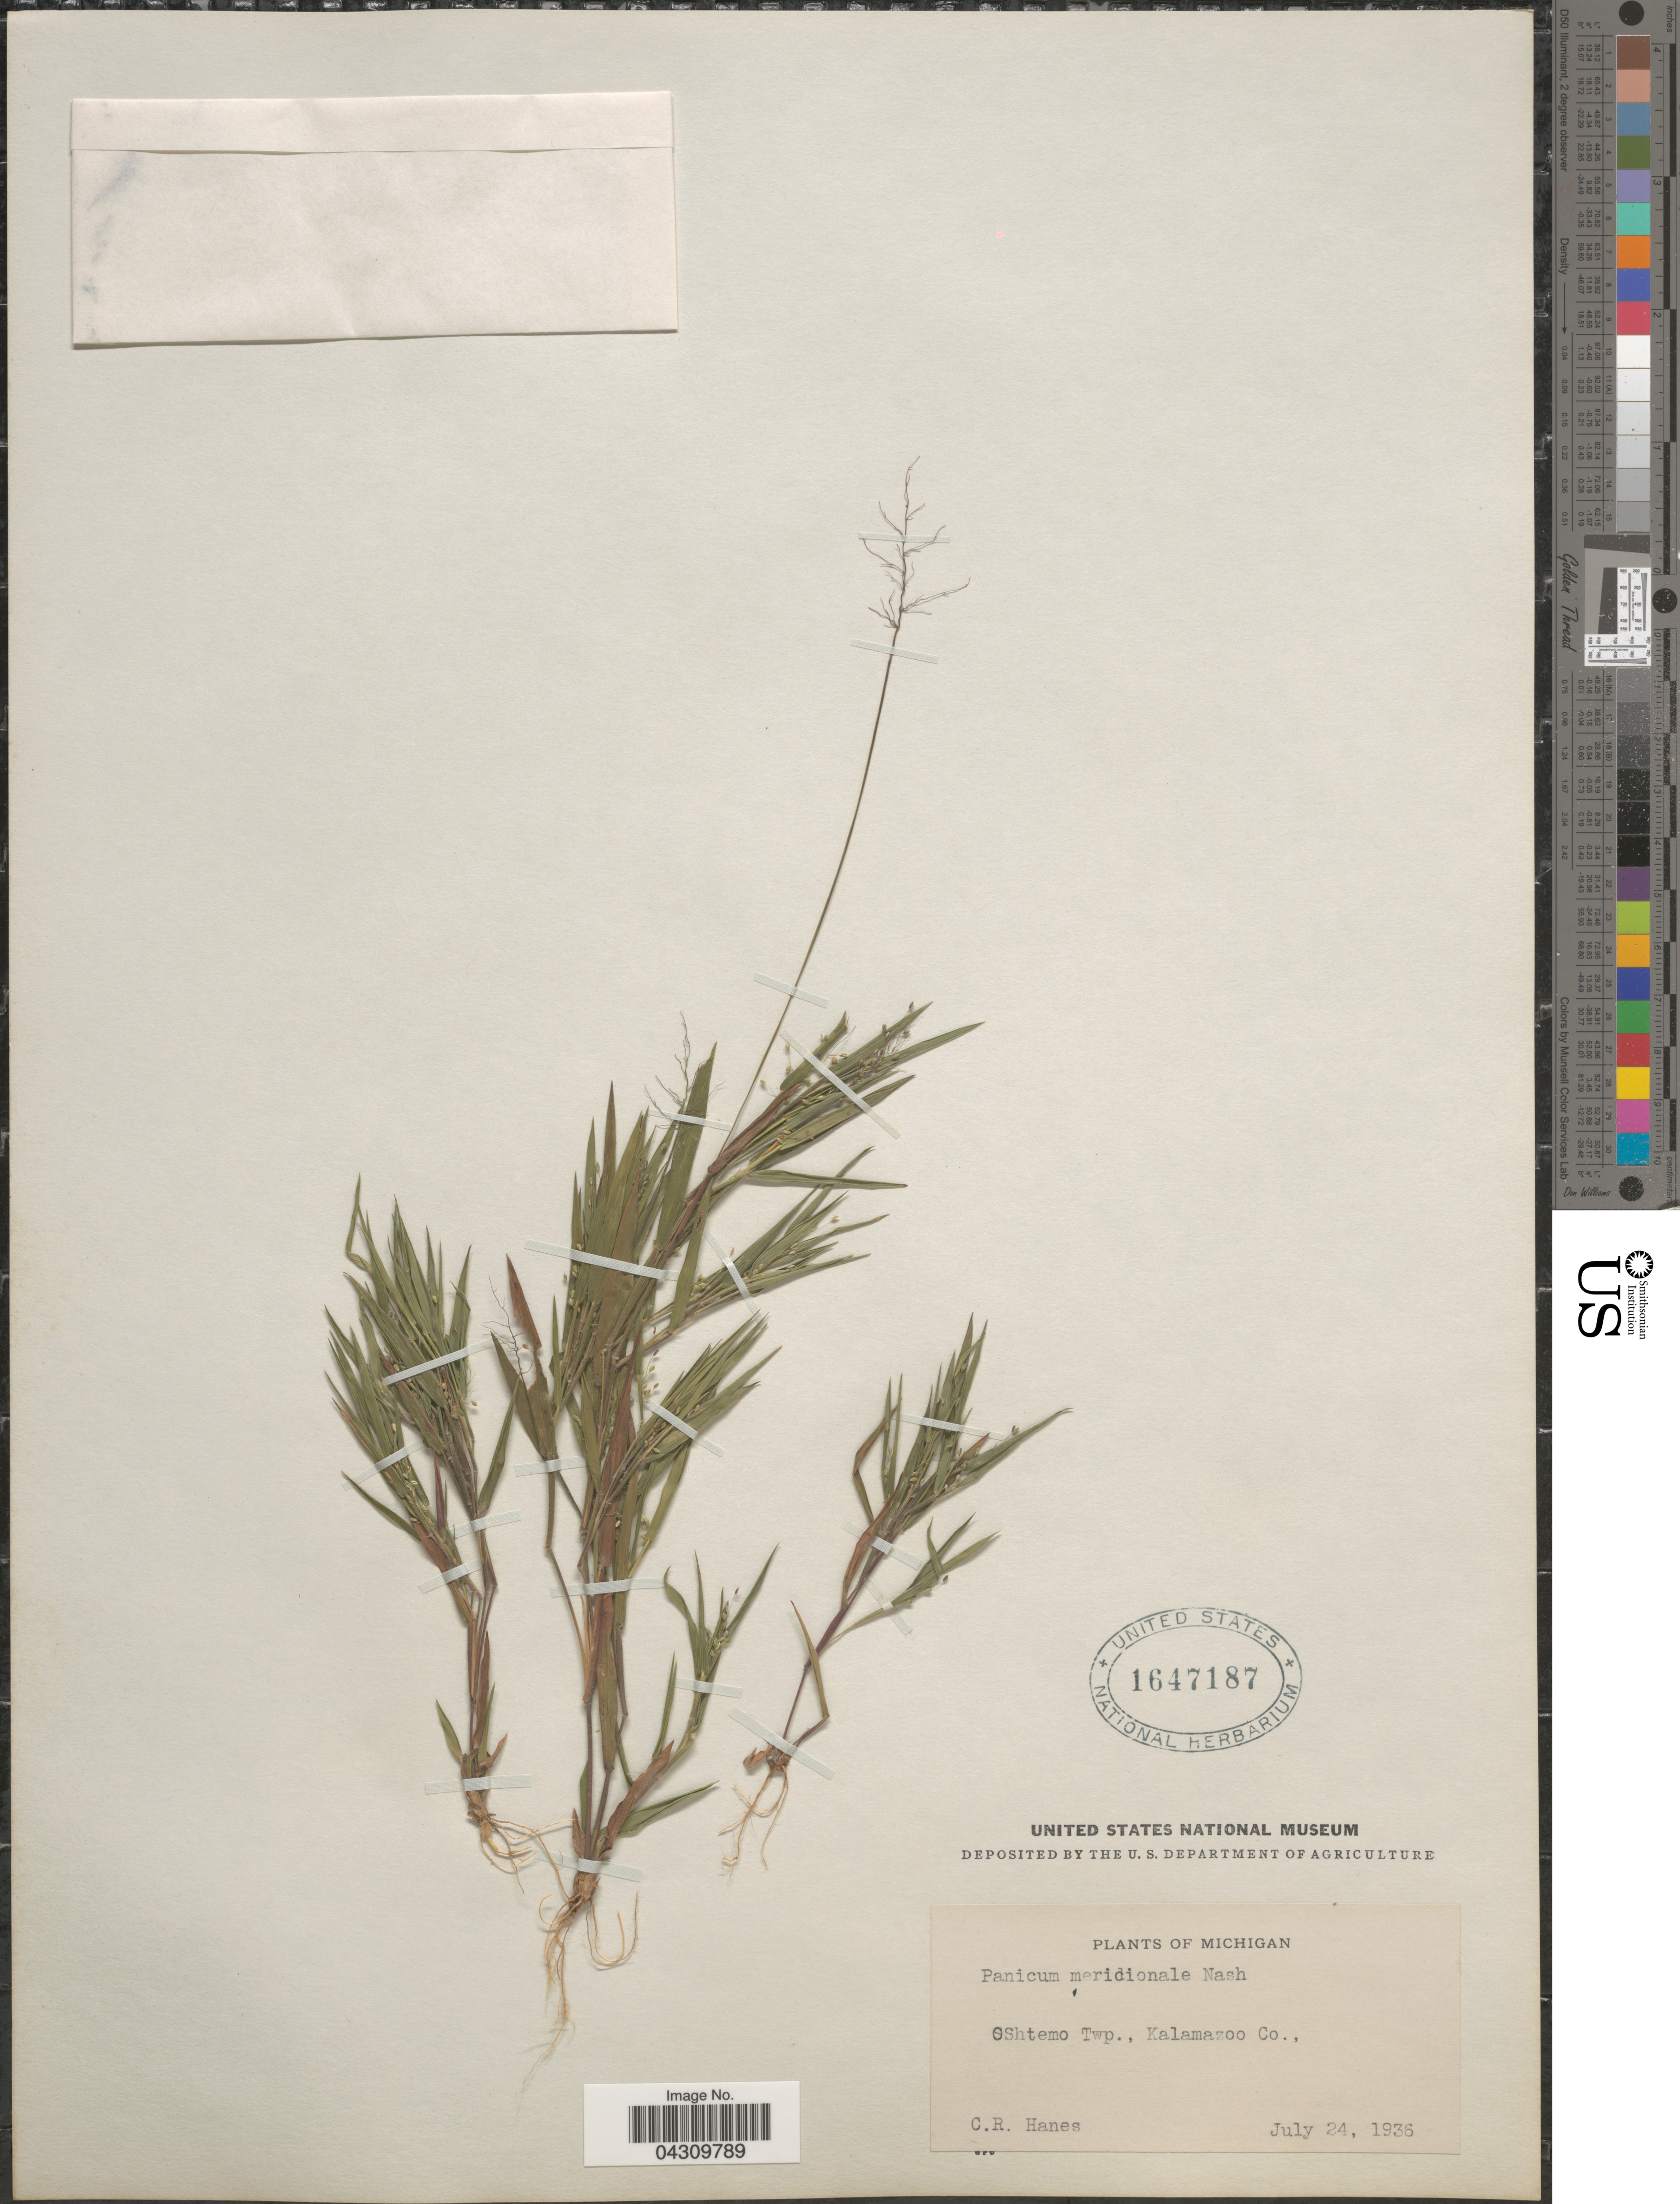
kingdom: Plantae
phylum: Tracheophyta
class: Liliopsida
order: Poales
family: Poaceae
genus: Dichanthelium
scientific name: Dichanthelium acuminatum var. acuminatum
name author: (Sw.) Gould & C.A. Clark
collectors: C. Hanes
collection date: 1936-07-24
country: United States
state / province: Michigan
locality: Oshtemo Twp., Kalamazoo Co.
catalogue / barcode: US 1647187